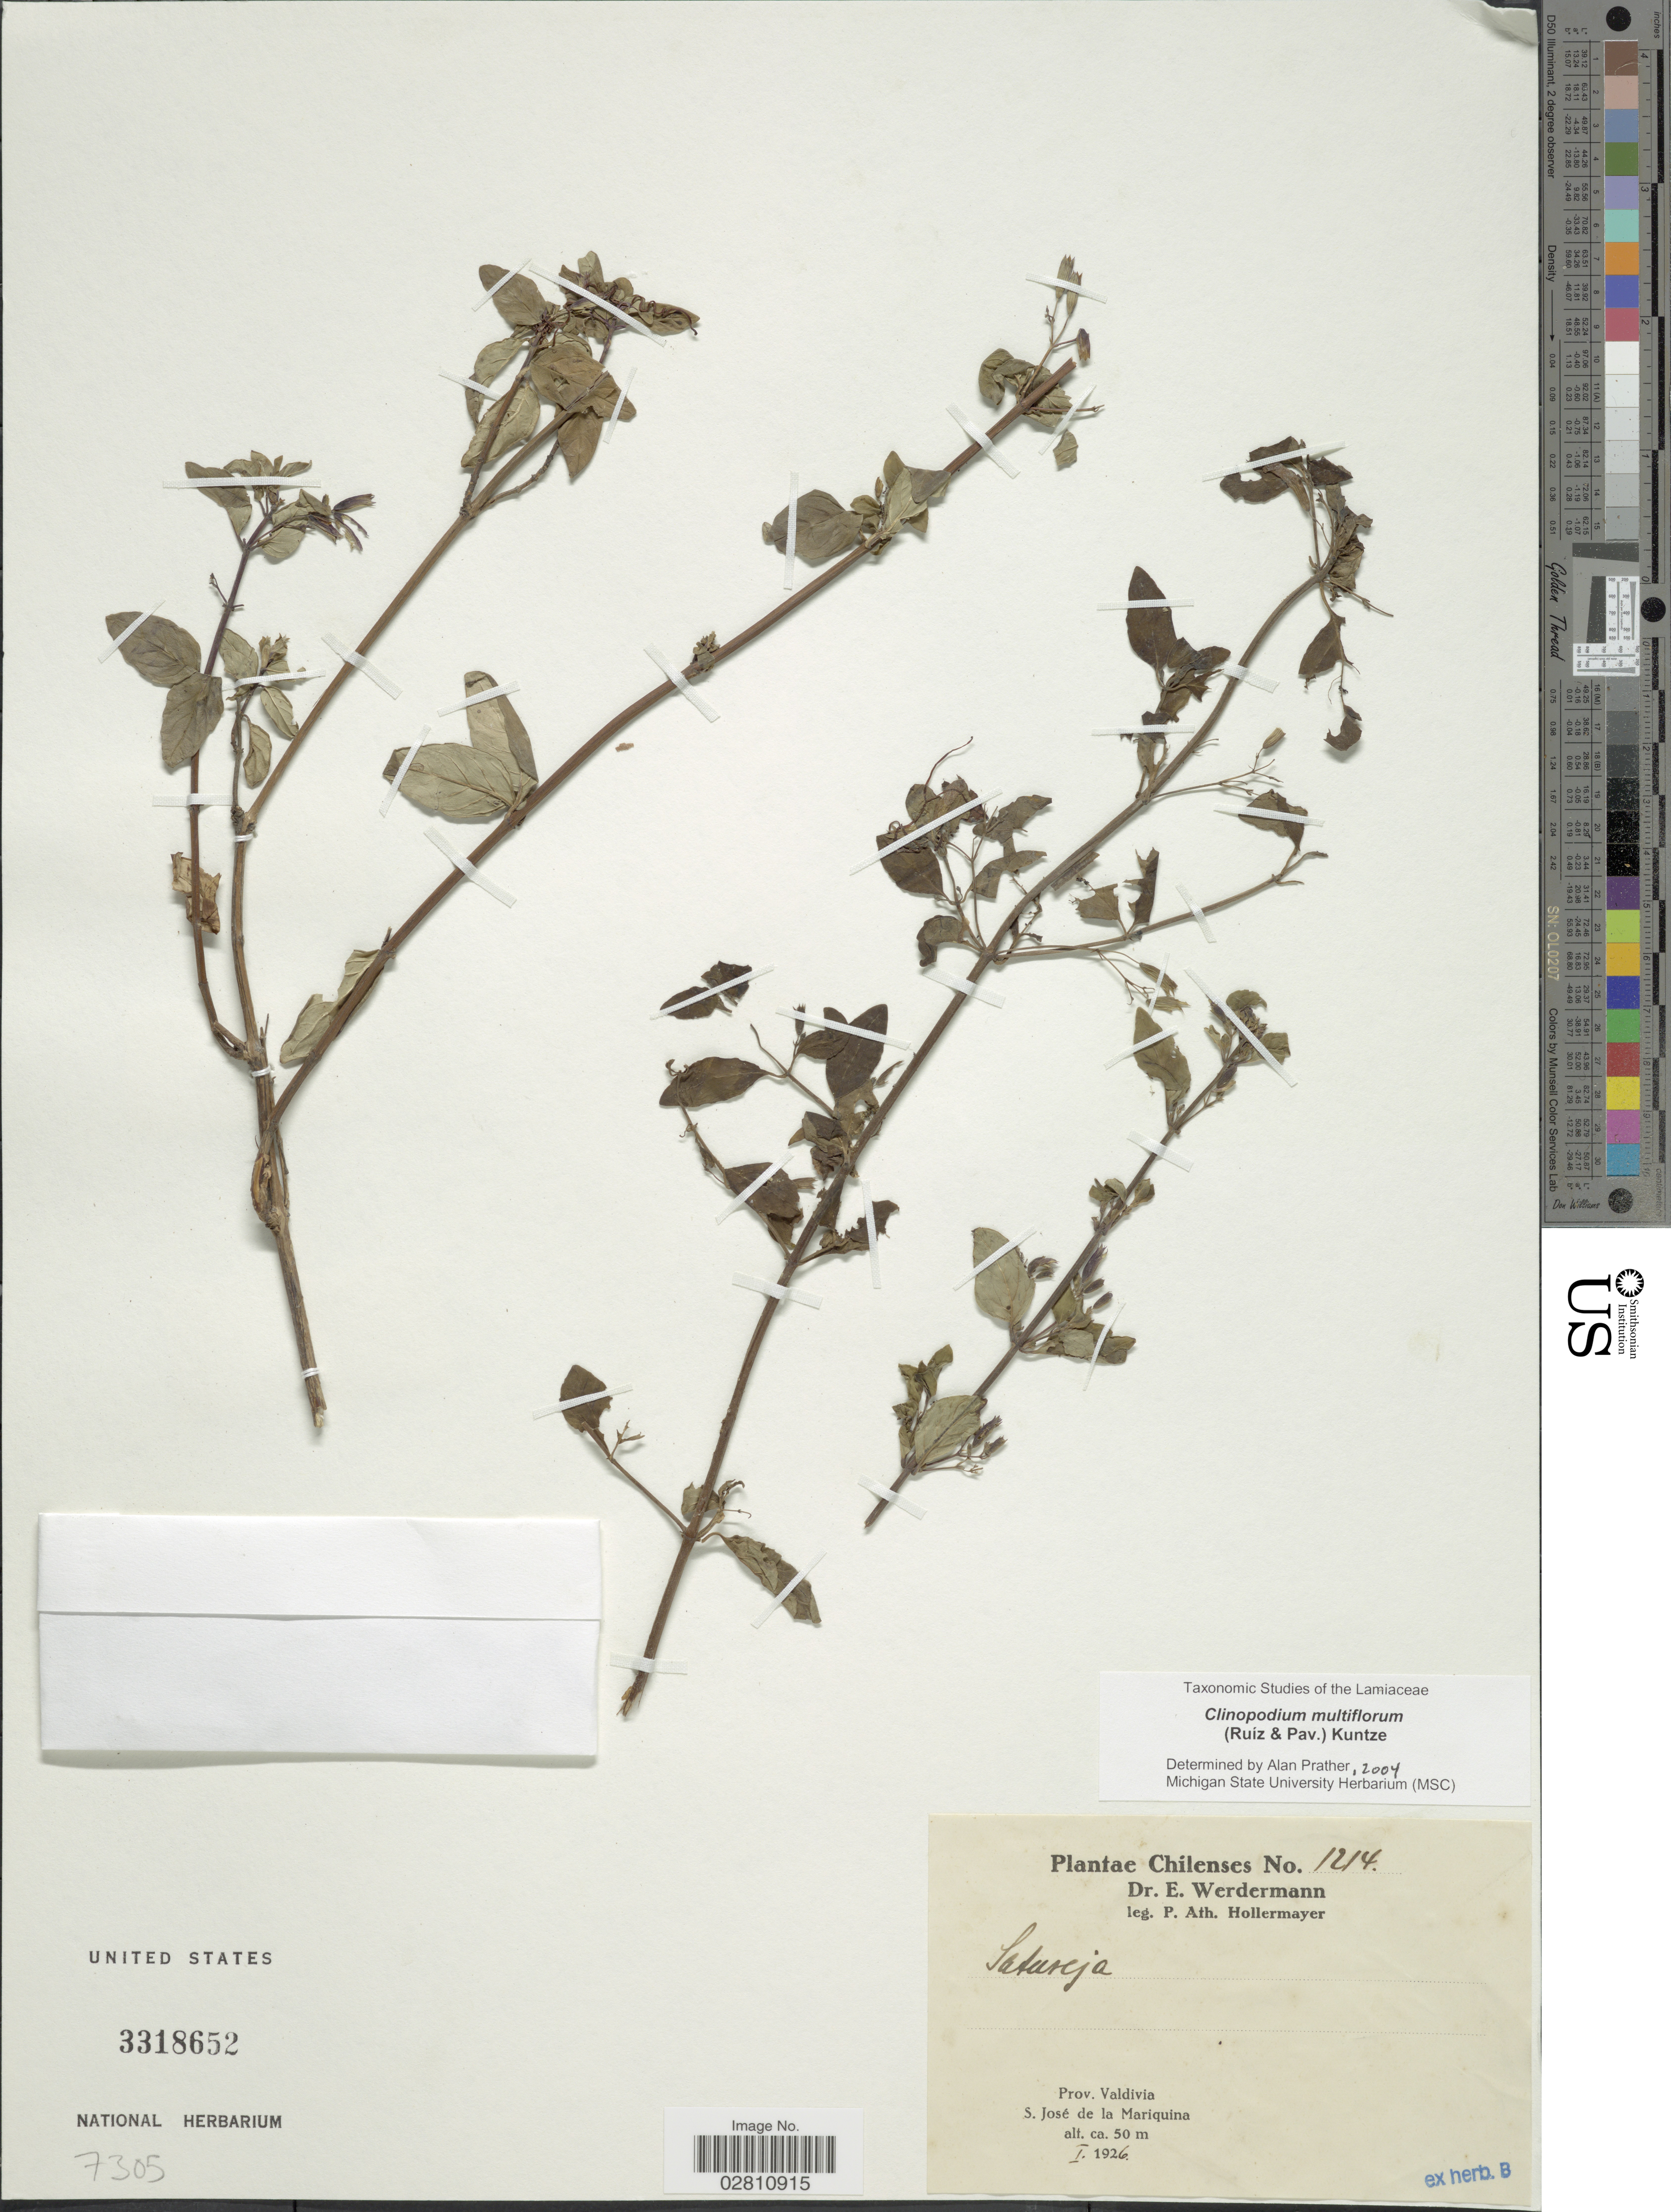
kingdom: Plantae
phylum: Tracheophyta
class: Magnoliopsida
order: Lamiales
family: Lamiaceae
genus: Clinopodium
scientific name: Clinopodium multiflorum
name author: (Ruiz & Pav.) Kuntze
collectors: P. Hollermayer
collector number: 1214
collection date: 1926-01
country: Chile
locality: Prov. Valdivia, S. José de la Mariquina.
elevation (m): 50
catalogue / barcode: US 3318652